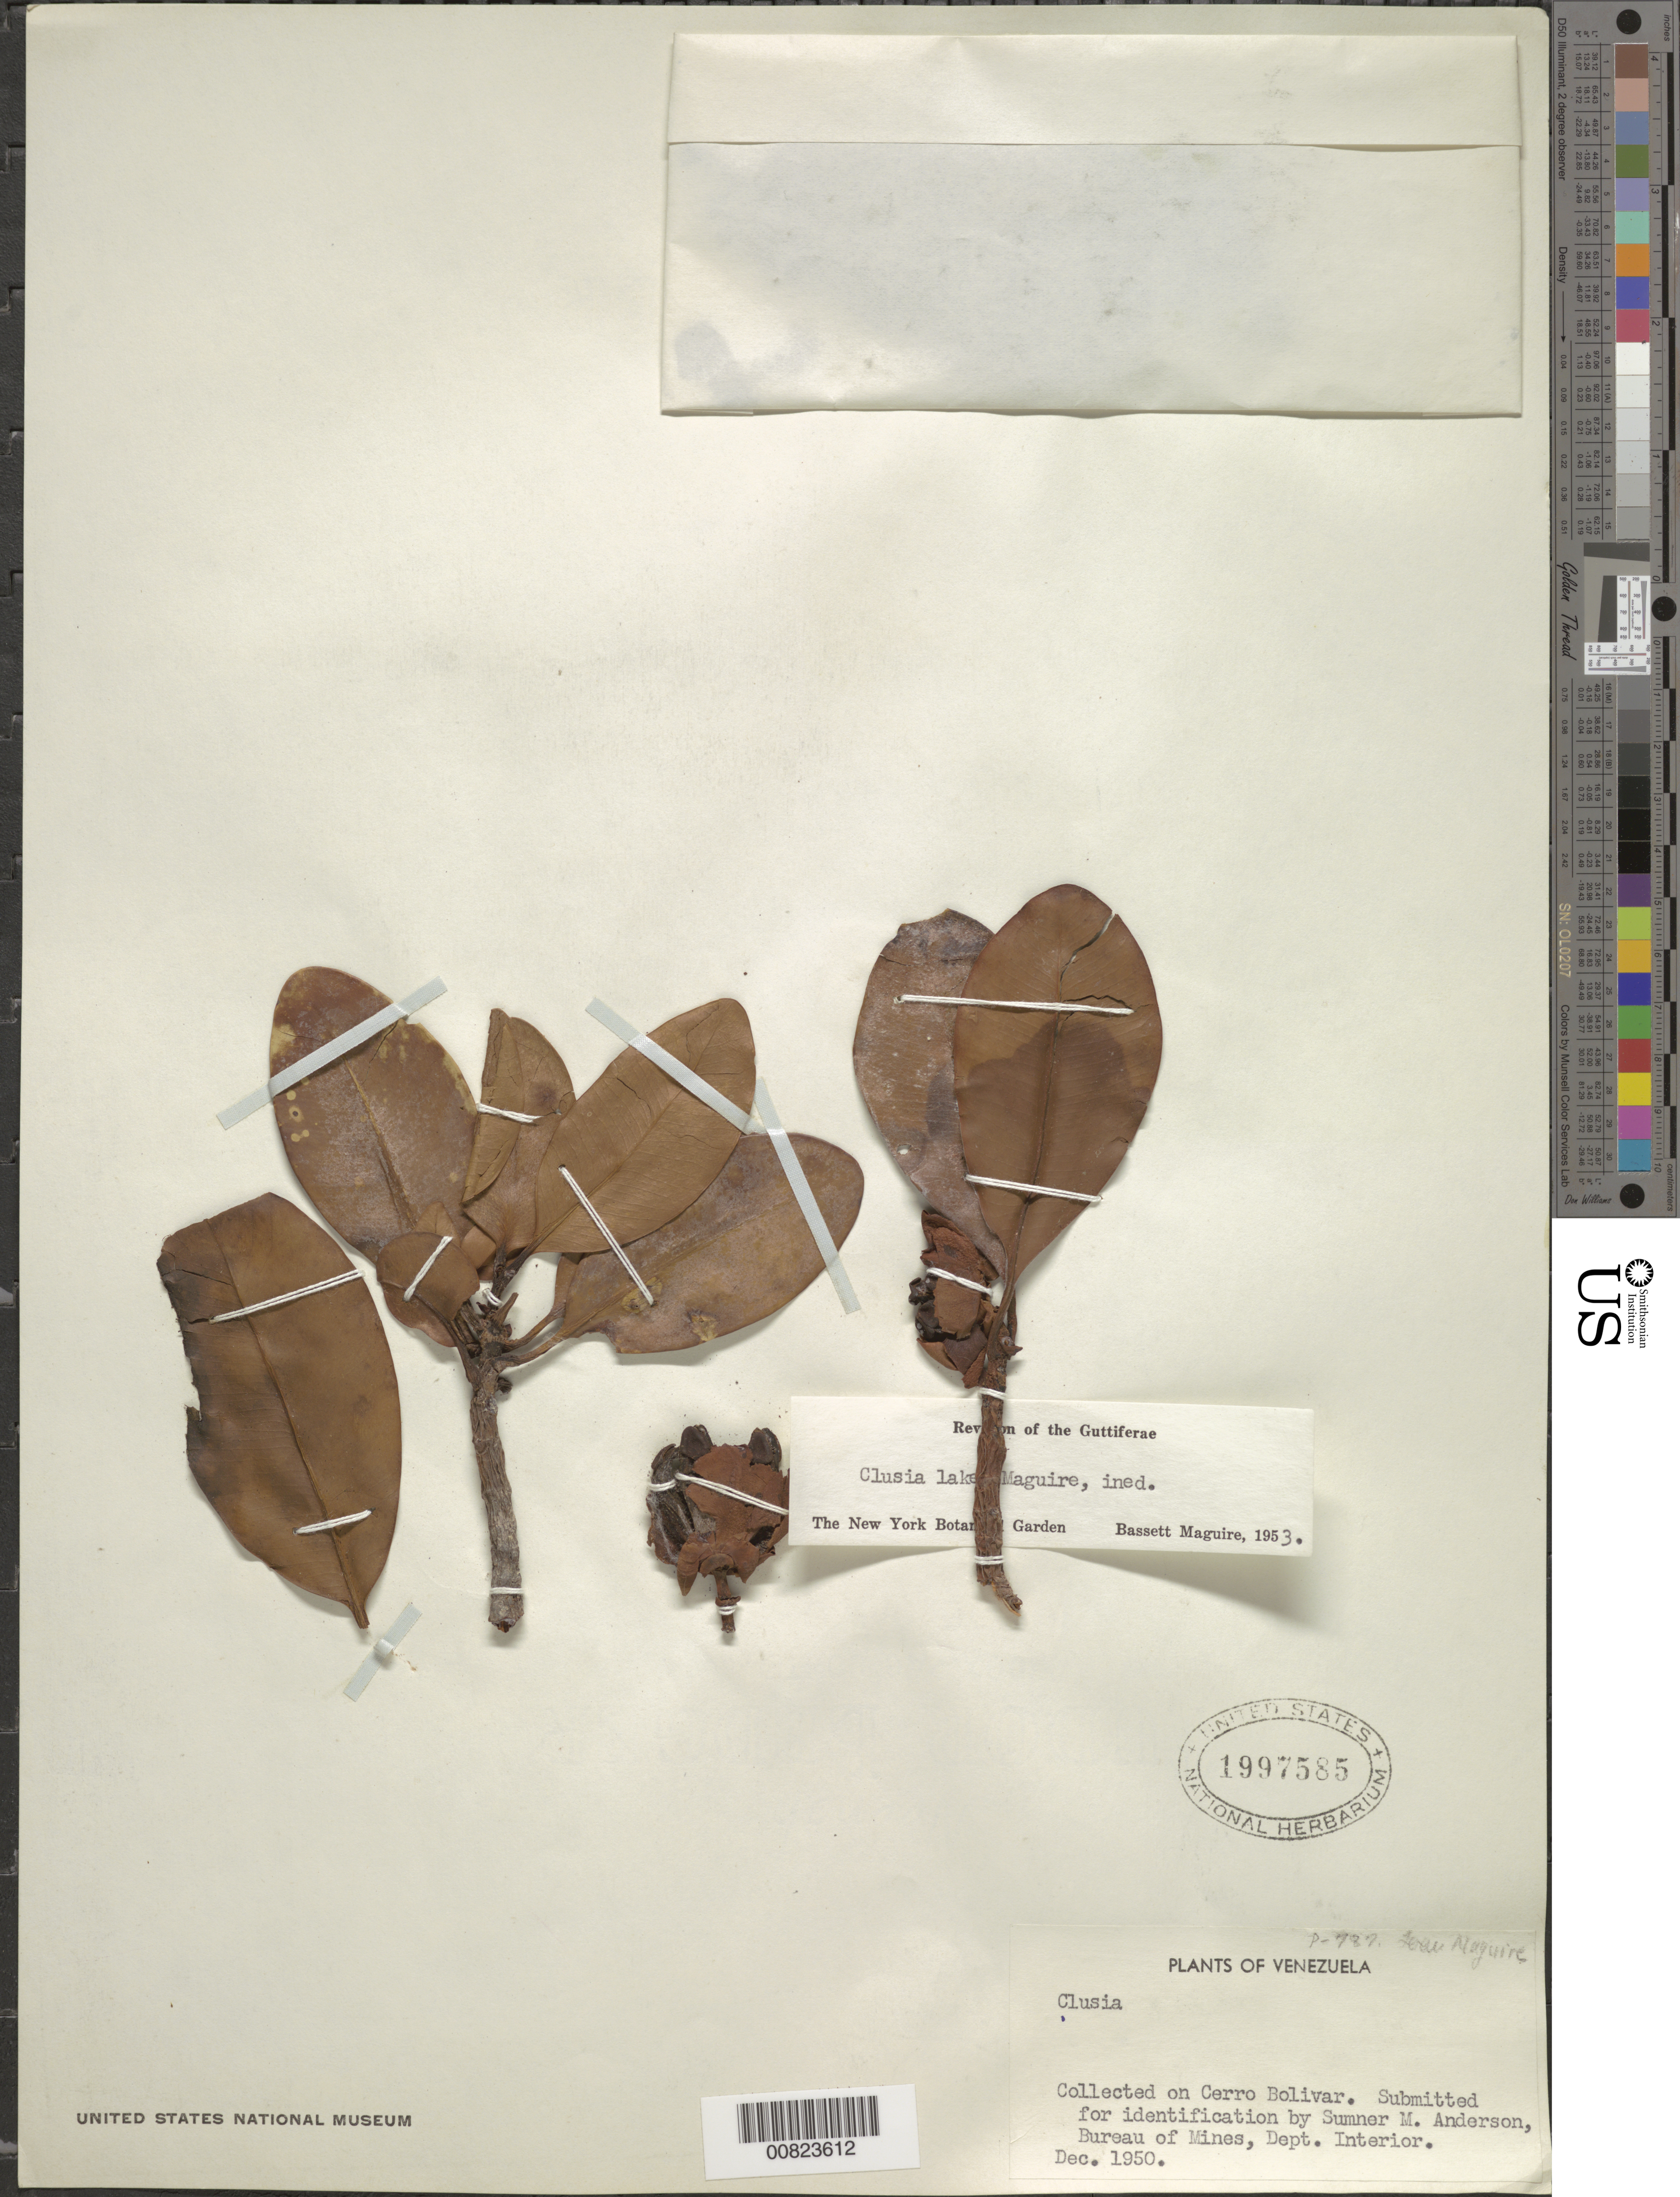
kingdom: Plantae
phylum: Tracheophyta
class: Magnoliopsida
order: Malpighiales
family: Clusiaceae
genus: Clusia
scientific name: Clusia schomburgkiana var. lakei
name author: Maguire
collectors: S. Anderson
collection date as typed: Dec-50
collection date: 1950-12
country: Venezuela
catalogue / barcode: US 1997585